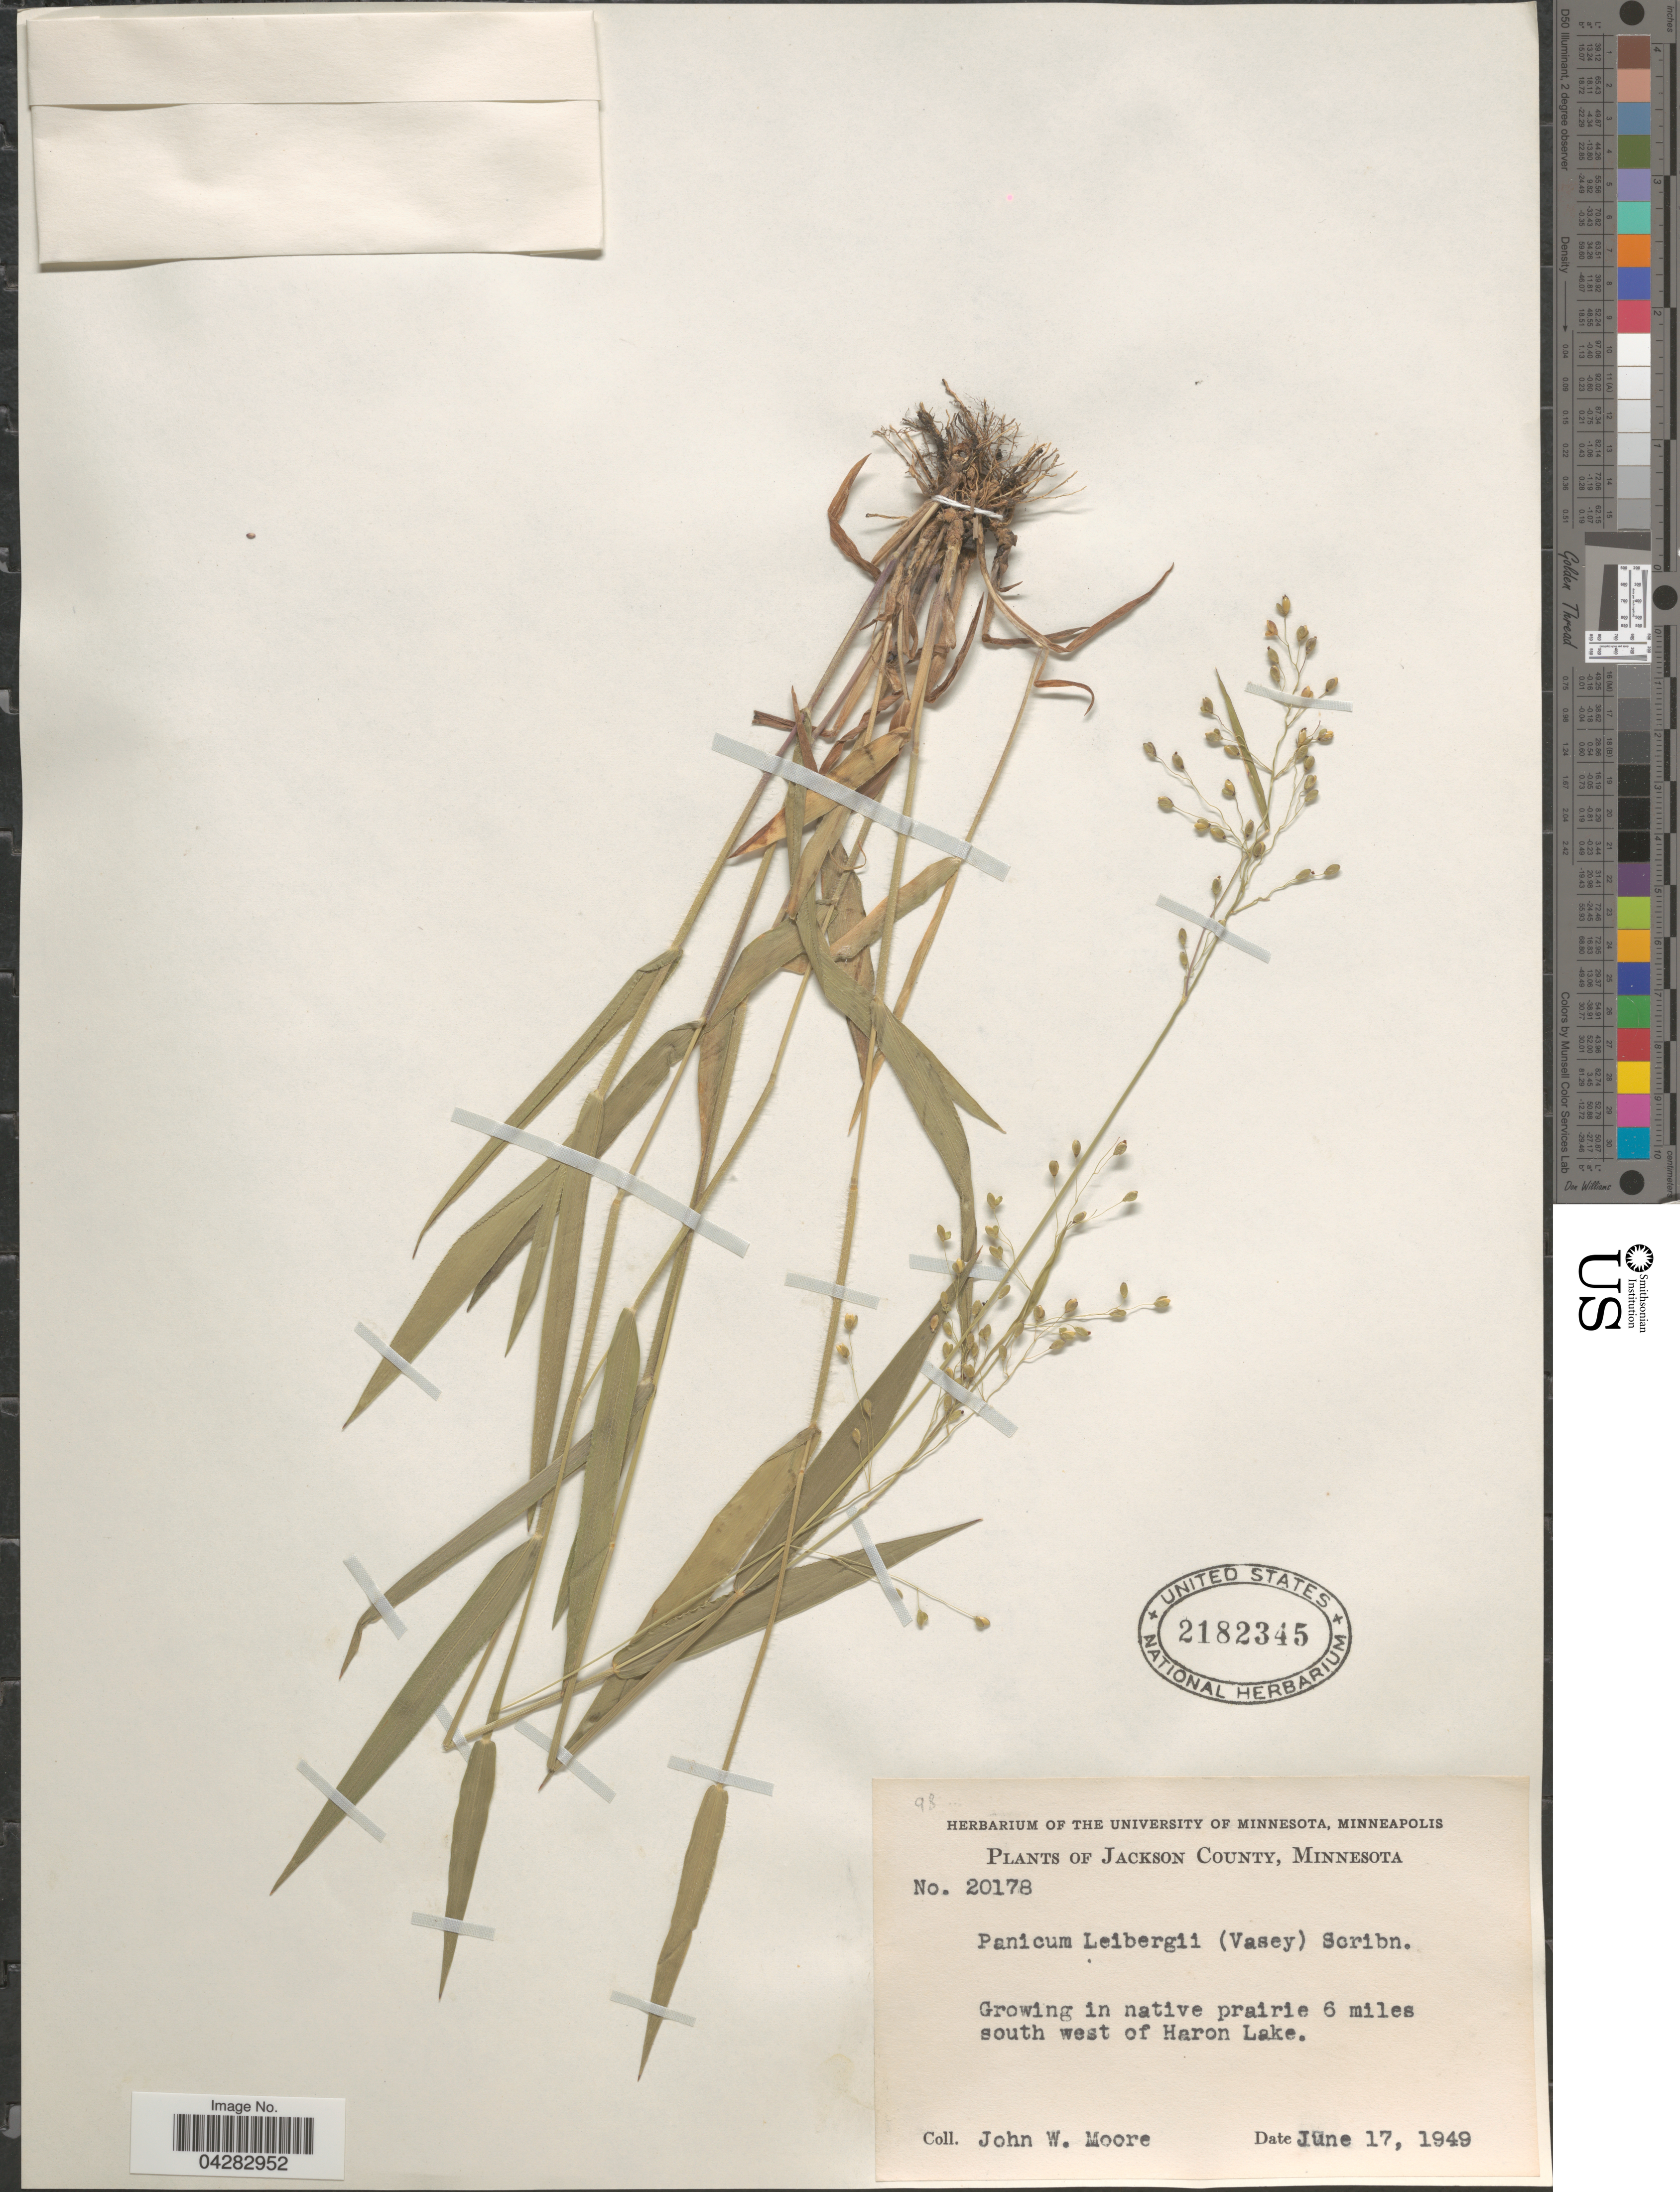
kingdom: Plantae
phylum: Tracheophyta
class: Liliopsida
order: Poales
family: Poaceae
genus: Dichanthelium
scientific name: Dichanthelium leibergii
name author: (Vasey) Gould & C.A. Clark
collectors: J. Moore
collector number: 20178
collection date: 1949-06-17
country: United States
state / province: Minnesota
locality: Jackson County. In native prairie 6 miles south west of Haron Lake.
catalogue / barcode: US 2182345